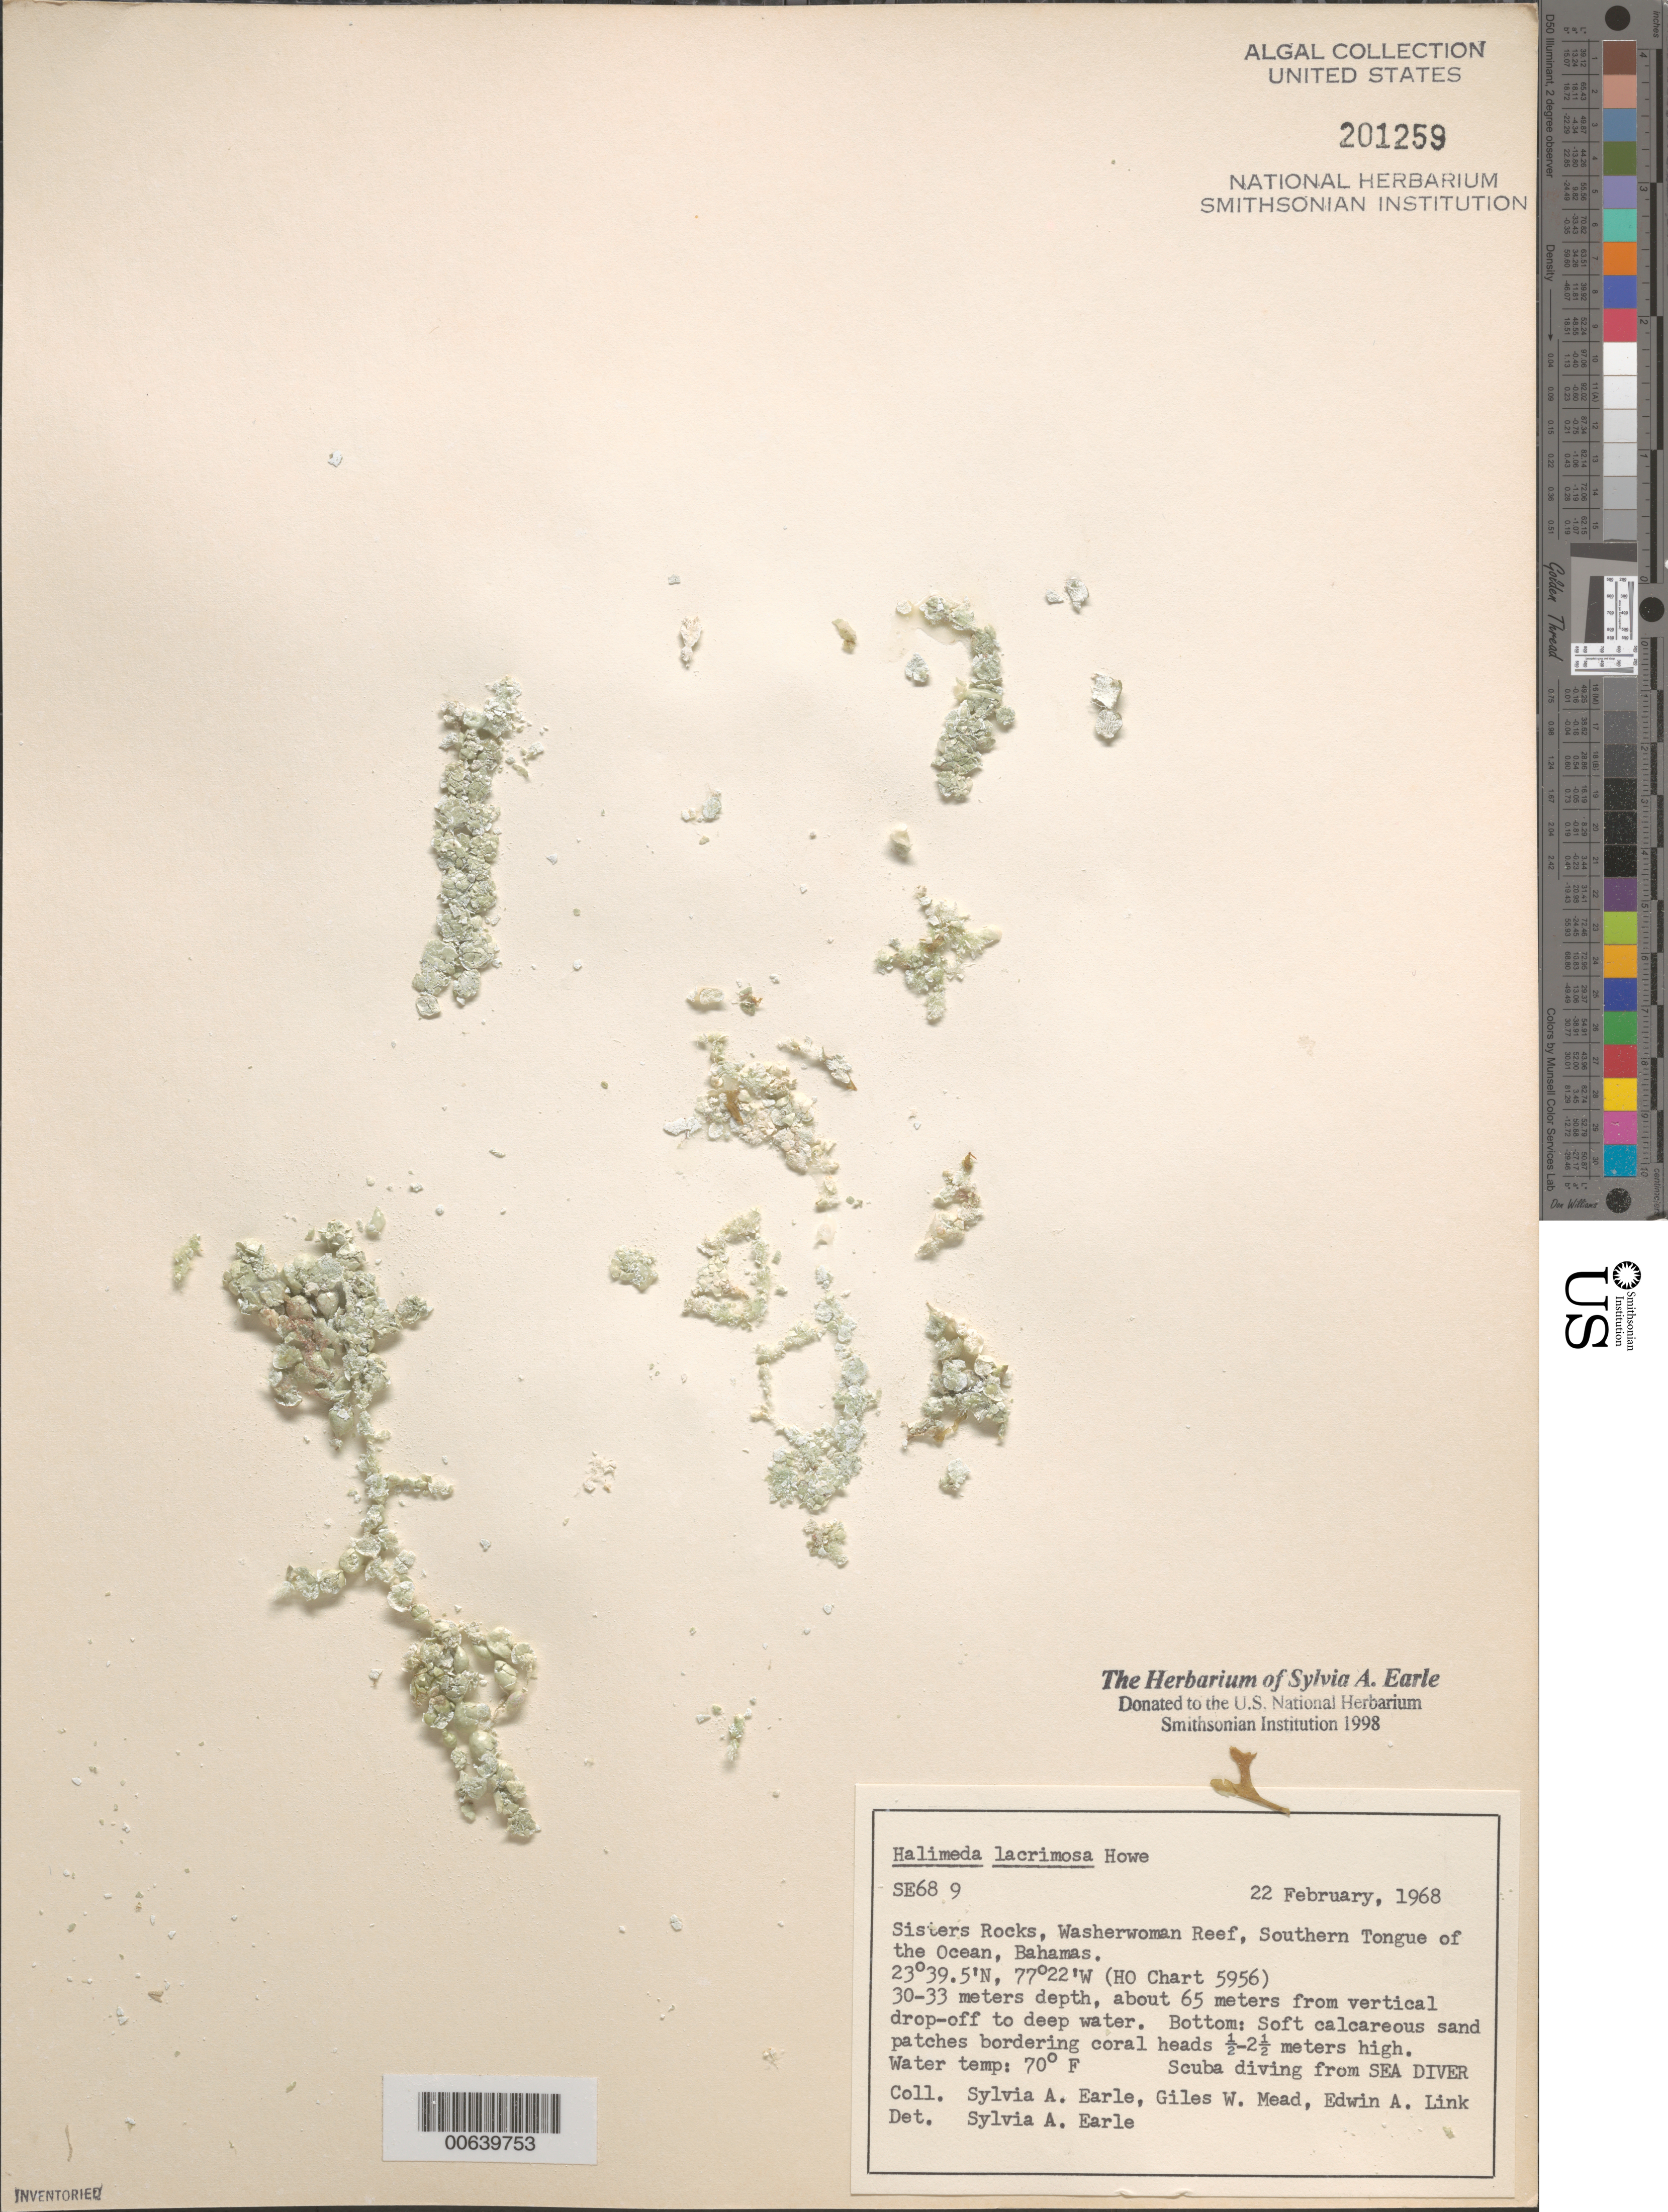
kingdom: Plantae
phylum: Chlorophyta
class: Ulvophyceae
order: Bryopsidales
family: Halimedaceae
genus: Halimeda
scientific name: Halimeda lacrimosa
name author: M. Howe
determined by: Earle, S. A.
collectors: S. A. Earle, G. W. Mead & E. A. Link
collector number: SE 689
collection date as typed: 22 Feb 1968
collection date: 1968-02-22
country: Bahamas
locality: Sisters Rocks, Washerwoman Reef, Southern Tongue of the Ocean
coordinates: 23 39.5' N, 77 22' W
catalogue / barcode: US 201259